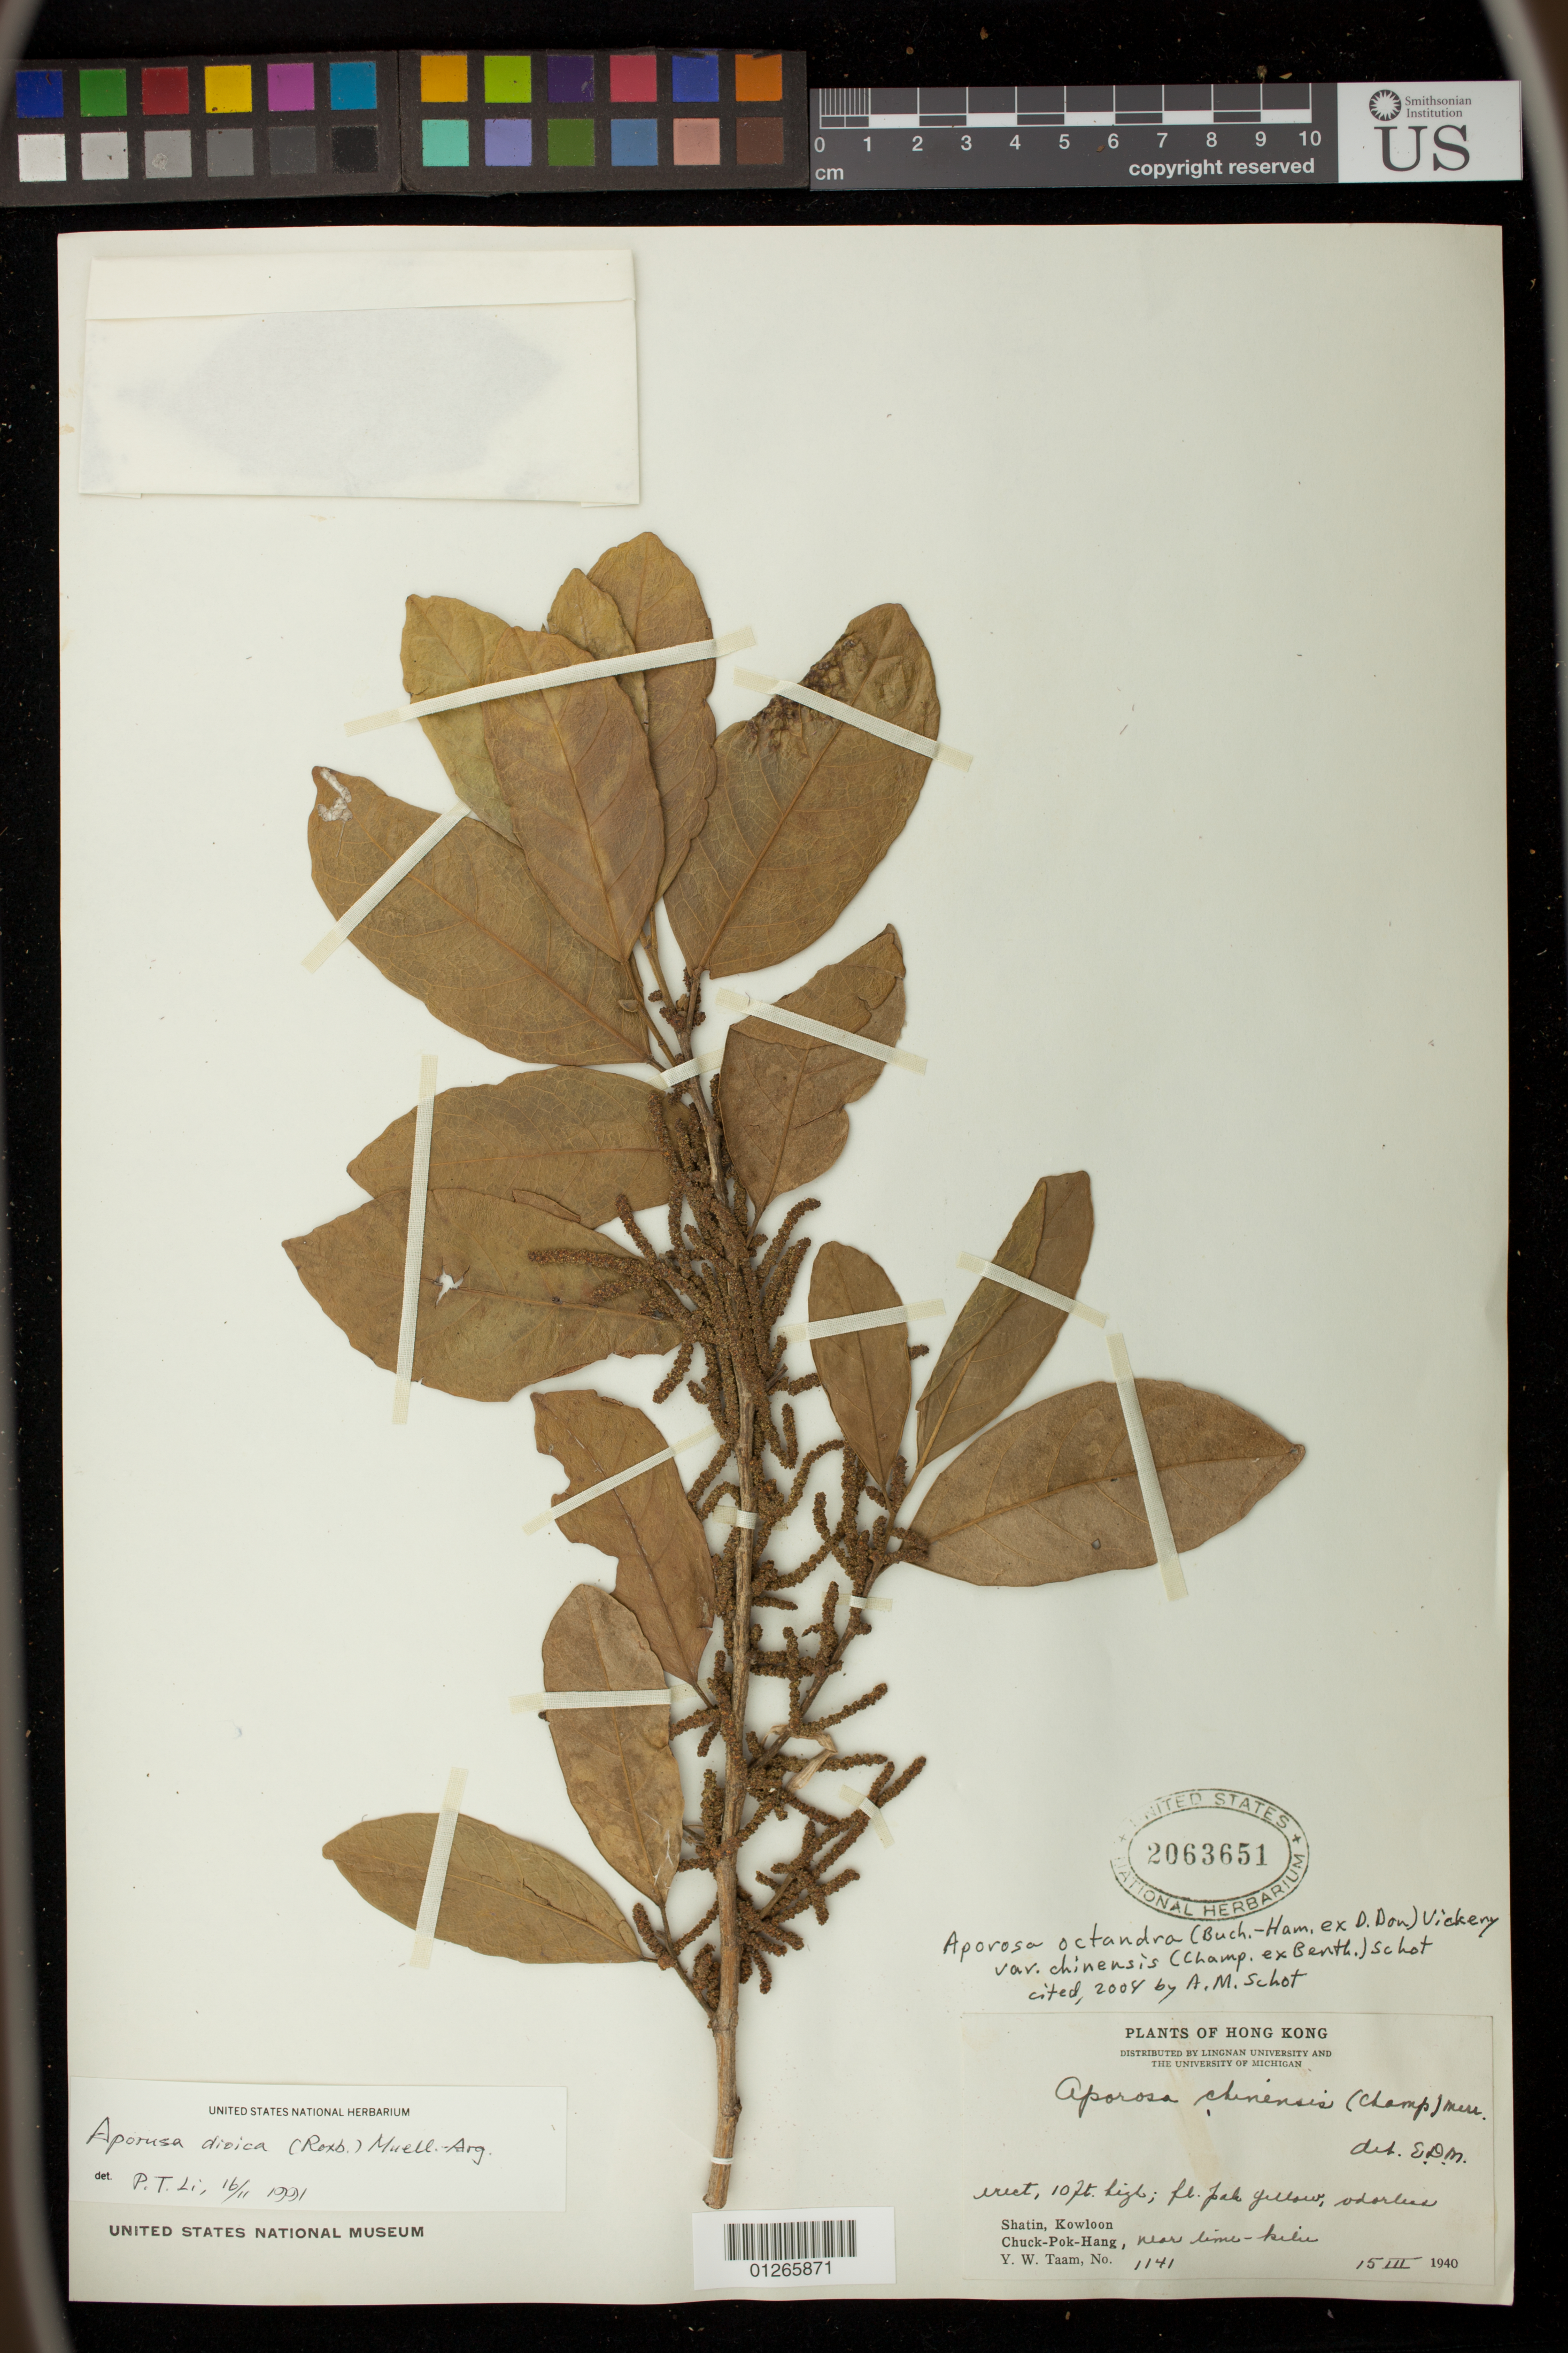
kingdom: Plantae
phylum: Tracheophyta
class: Magnoliopsida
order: Malpighiales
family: Phyllanthaceae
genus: Aporosa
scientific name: Aporosa octandra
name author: (Buch.-Ham. & D. Don) Vickery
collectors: Y. W. Taam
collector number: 1141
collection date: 1940-03-15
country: China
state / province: Hong Kong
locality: Sha Tin District, Kowloon Chuck-Pok-Hang, near lime kiln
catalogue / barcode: US 2063651